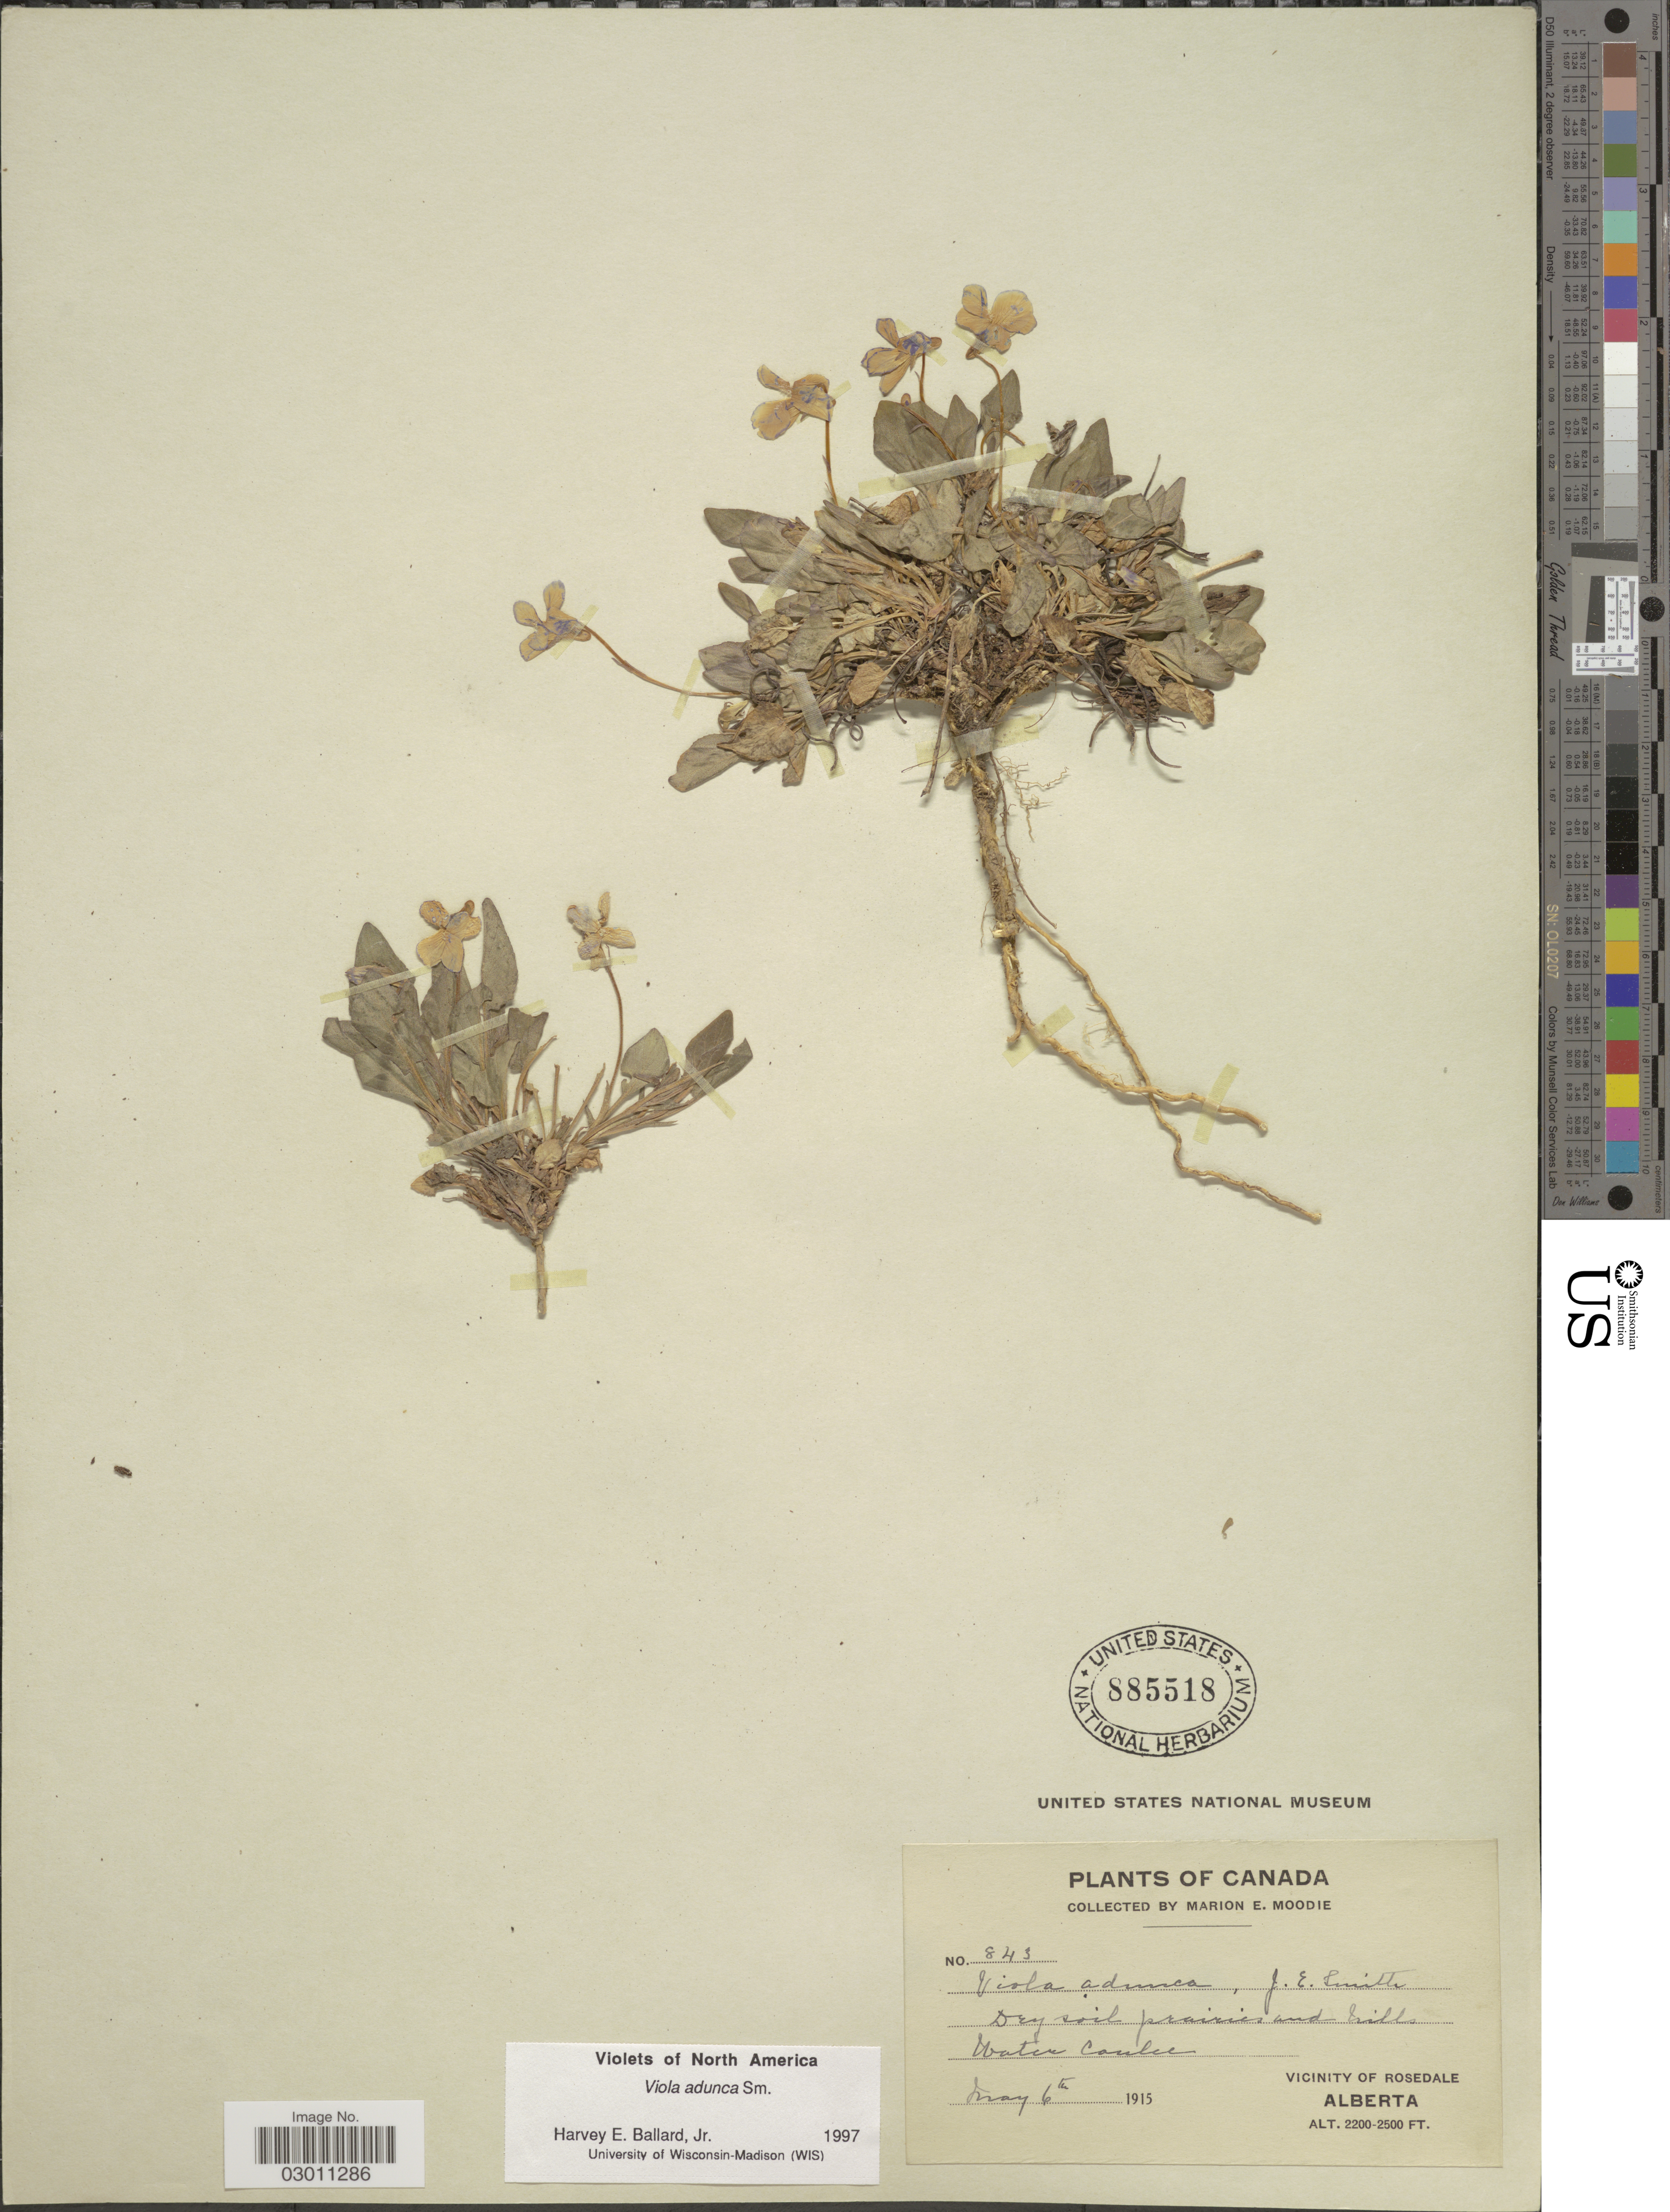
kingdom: Plantae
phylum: Tracheophyta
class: Magnoliopsida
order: Malpighiales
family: Violaceae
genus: Viola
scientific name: Viola adunca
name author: Sm.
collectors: M. E. Moodie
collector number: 843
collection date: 1915-05-06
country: Canada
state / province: Alberta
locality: Vicinity of Rosedale. Water Coulee.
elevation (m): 671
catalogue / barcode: US 885518